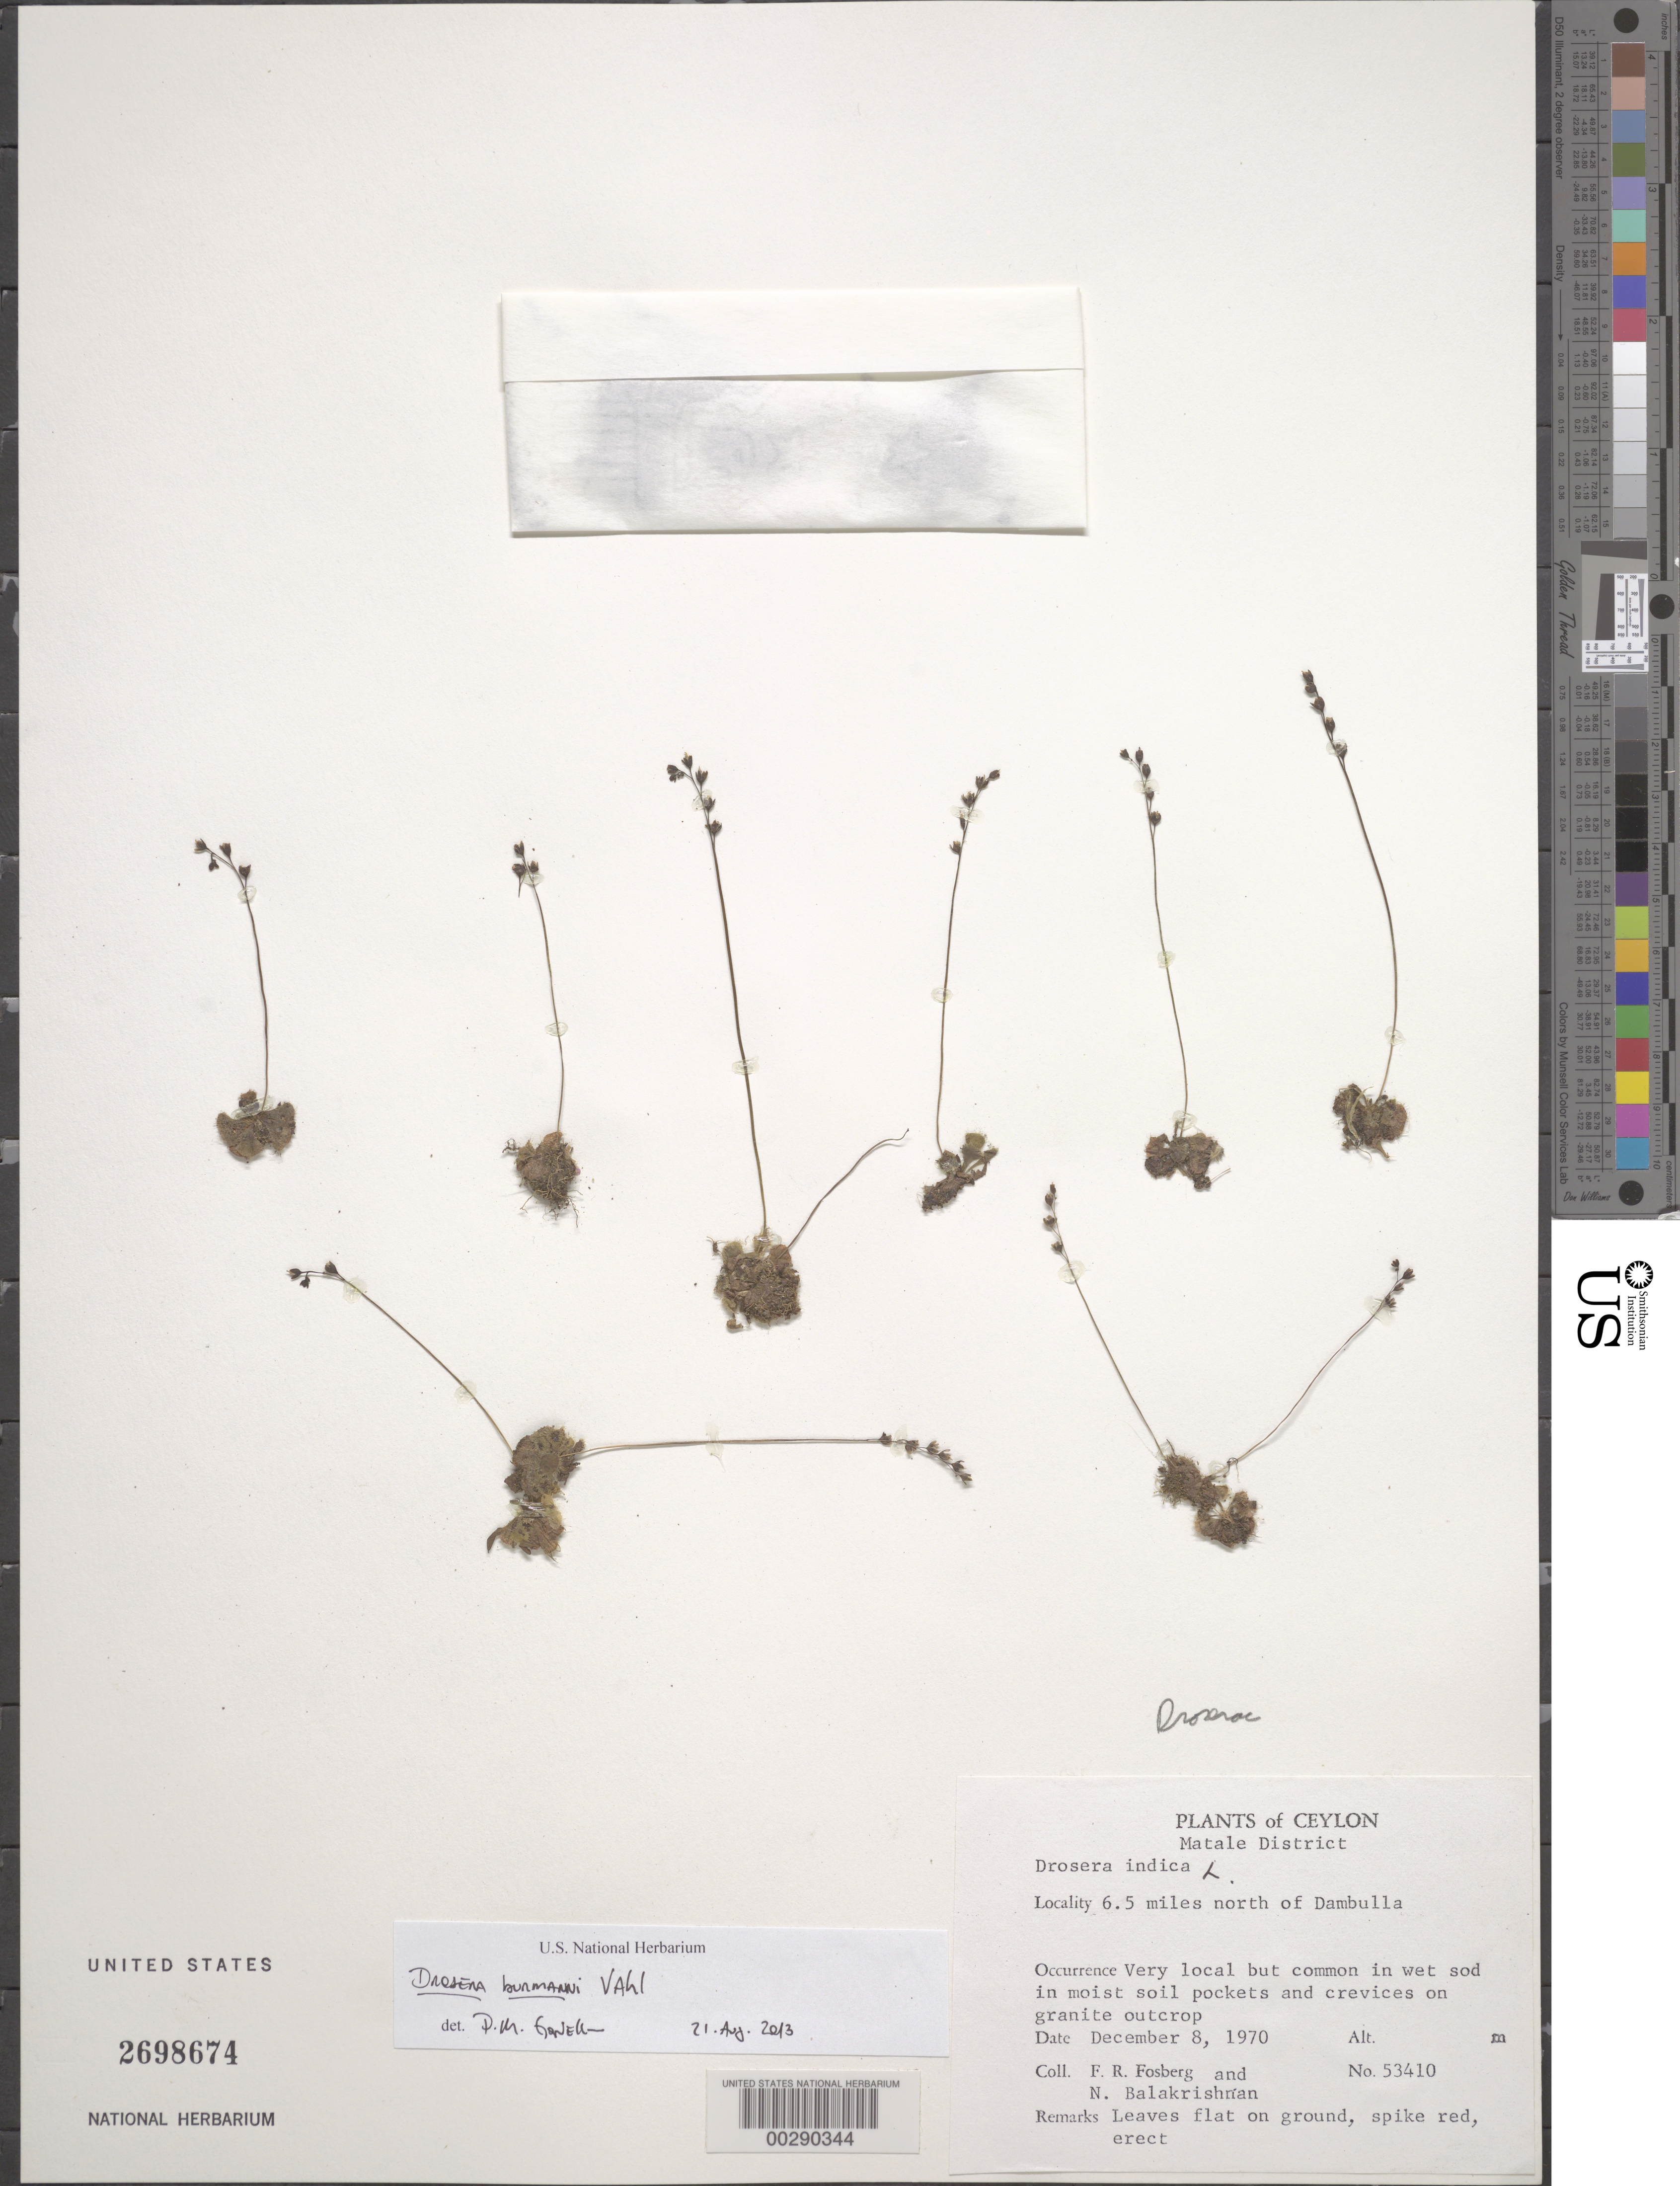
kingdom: Plantae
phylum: Tracheophyta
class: Magnoliopsida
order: Caryophyllales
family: Droseraceae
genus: Drosera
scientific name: Drosera burmanni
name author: Vahl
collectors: F. R. Fosberg & N. Balakrishnan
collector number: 53410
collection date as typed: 08 Dec 1970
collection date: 1970-12-08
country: Sri Lanka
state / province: Central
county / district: Matale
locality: N of Dambulla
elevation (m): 0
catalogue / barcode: US 2698674